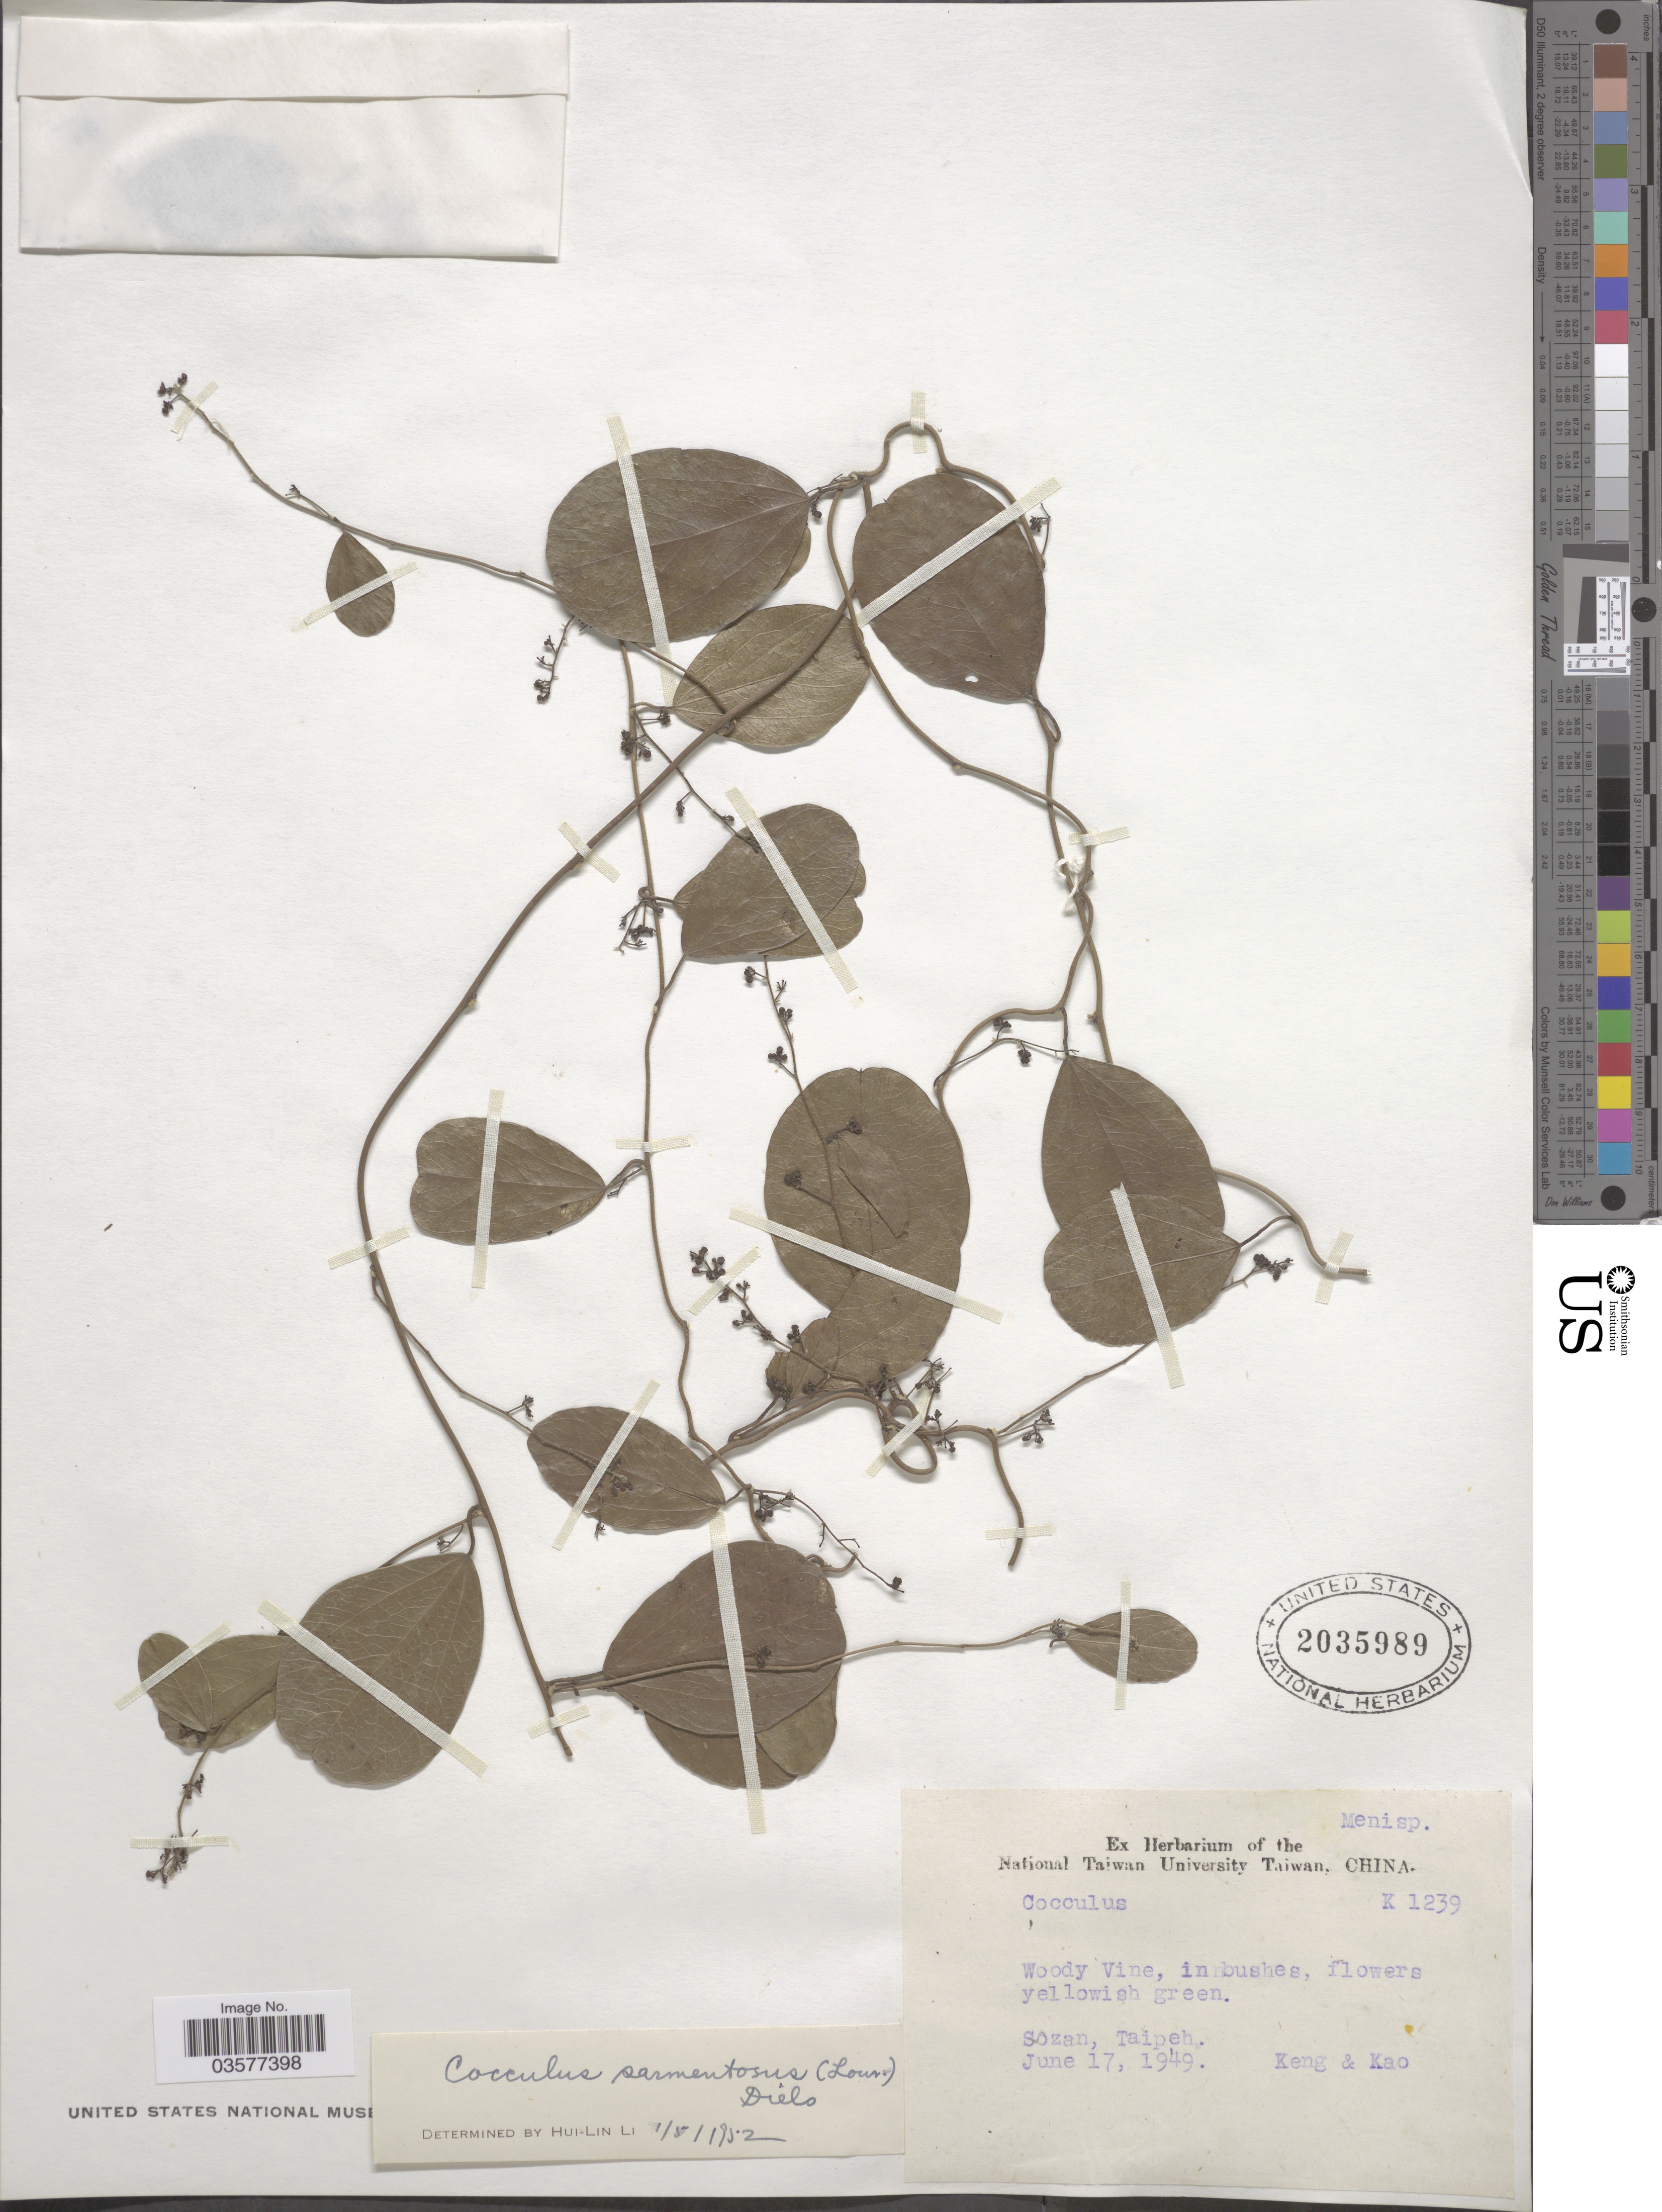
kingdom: Plantae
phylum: Tracheophyta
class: Magnoliopsida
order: Ranunculales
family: Menispermaceae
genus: Cocculus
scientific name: Cocculus orbiculatus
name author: (L.) DC.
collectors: -- Keng & -. Kao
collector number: K1239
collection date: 1949-06-17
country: Taiwan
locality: Sôzan, Taipeh.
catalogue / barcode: US 2035989